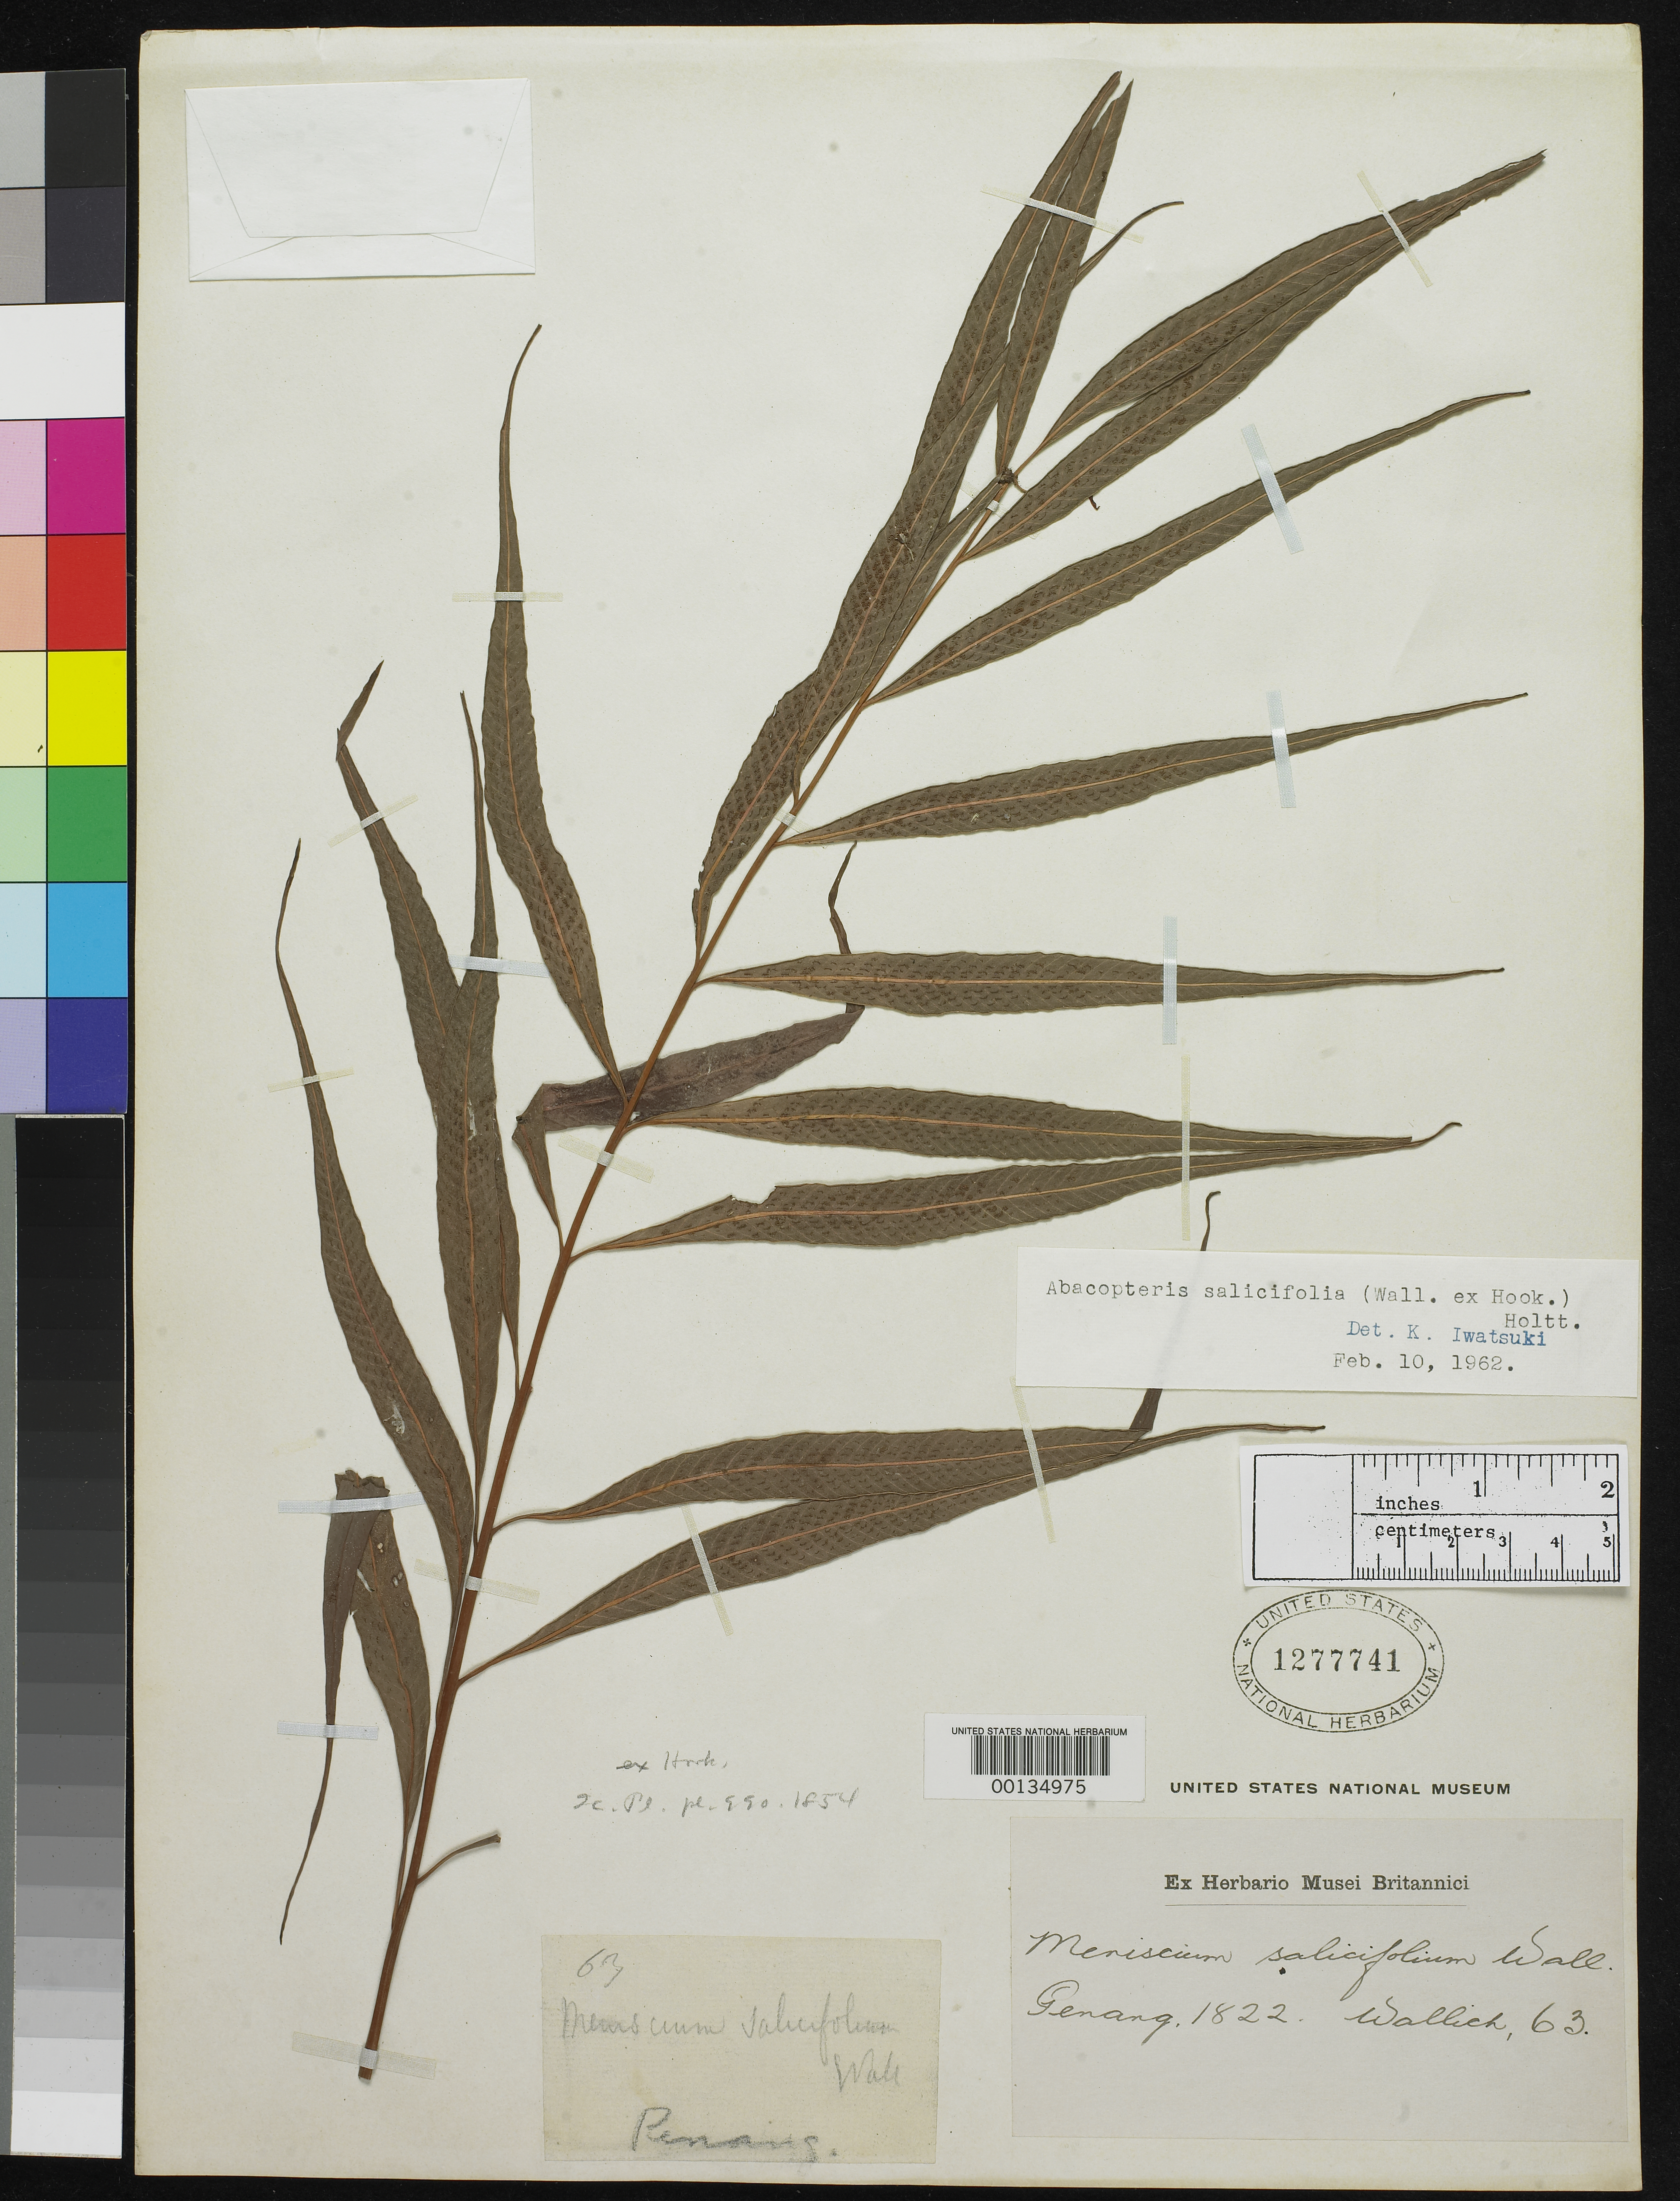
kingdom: Plantae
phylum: Tracheophyta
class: Polypodiopsida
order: Polypodiales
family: Thelypteridaceae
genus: Meniscium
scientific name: Meniscium salicifolium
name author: Wall. ex Hook.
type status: Type Collection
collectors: N. Wallich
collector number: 63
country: Malaysia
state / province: Pulau Pinang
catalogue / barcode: US 1277741